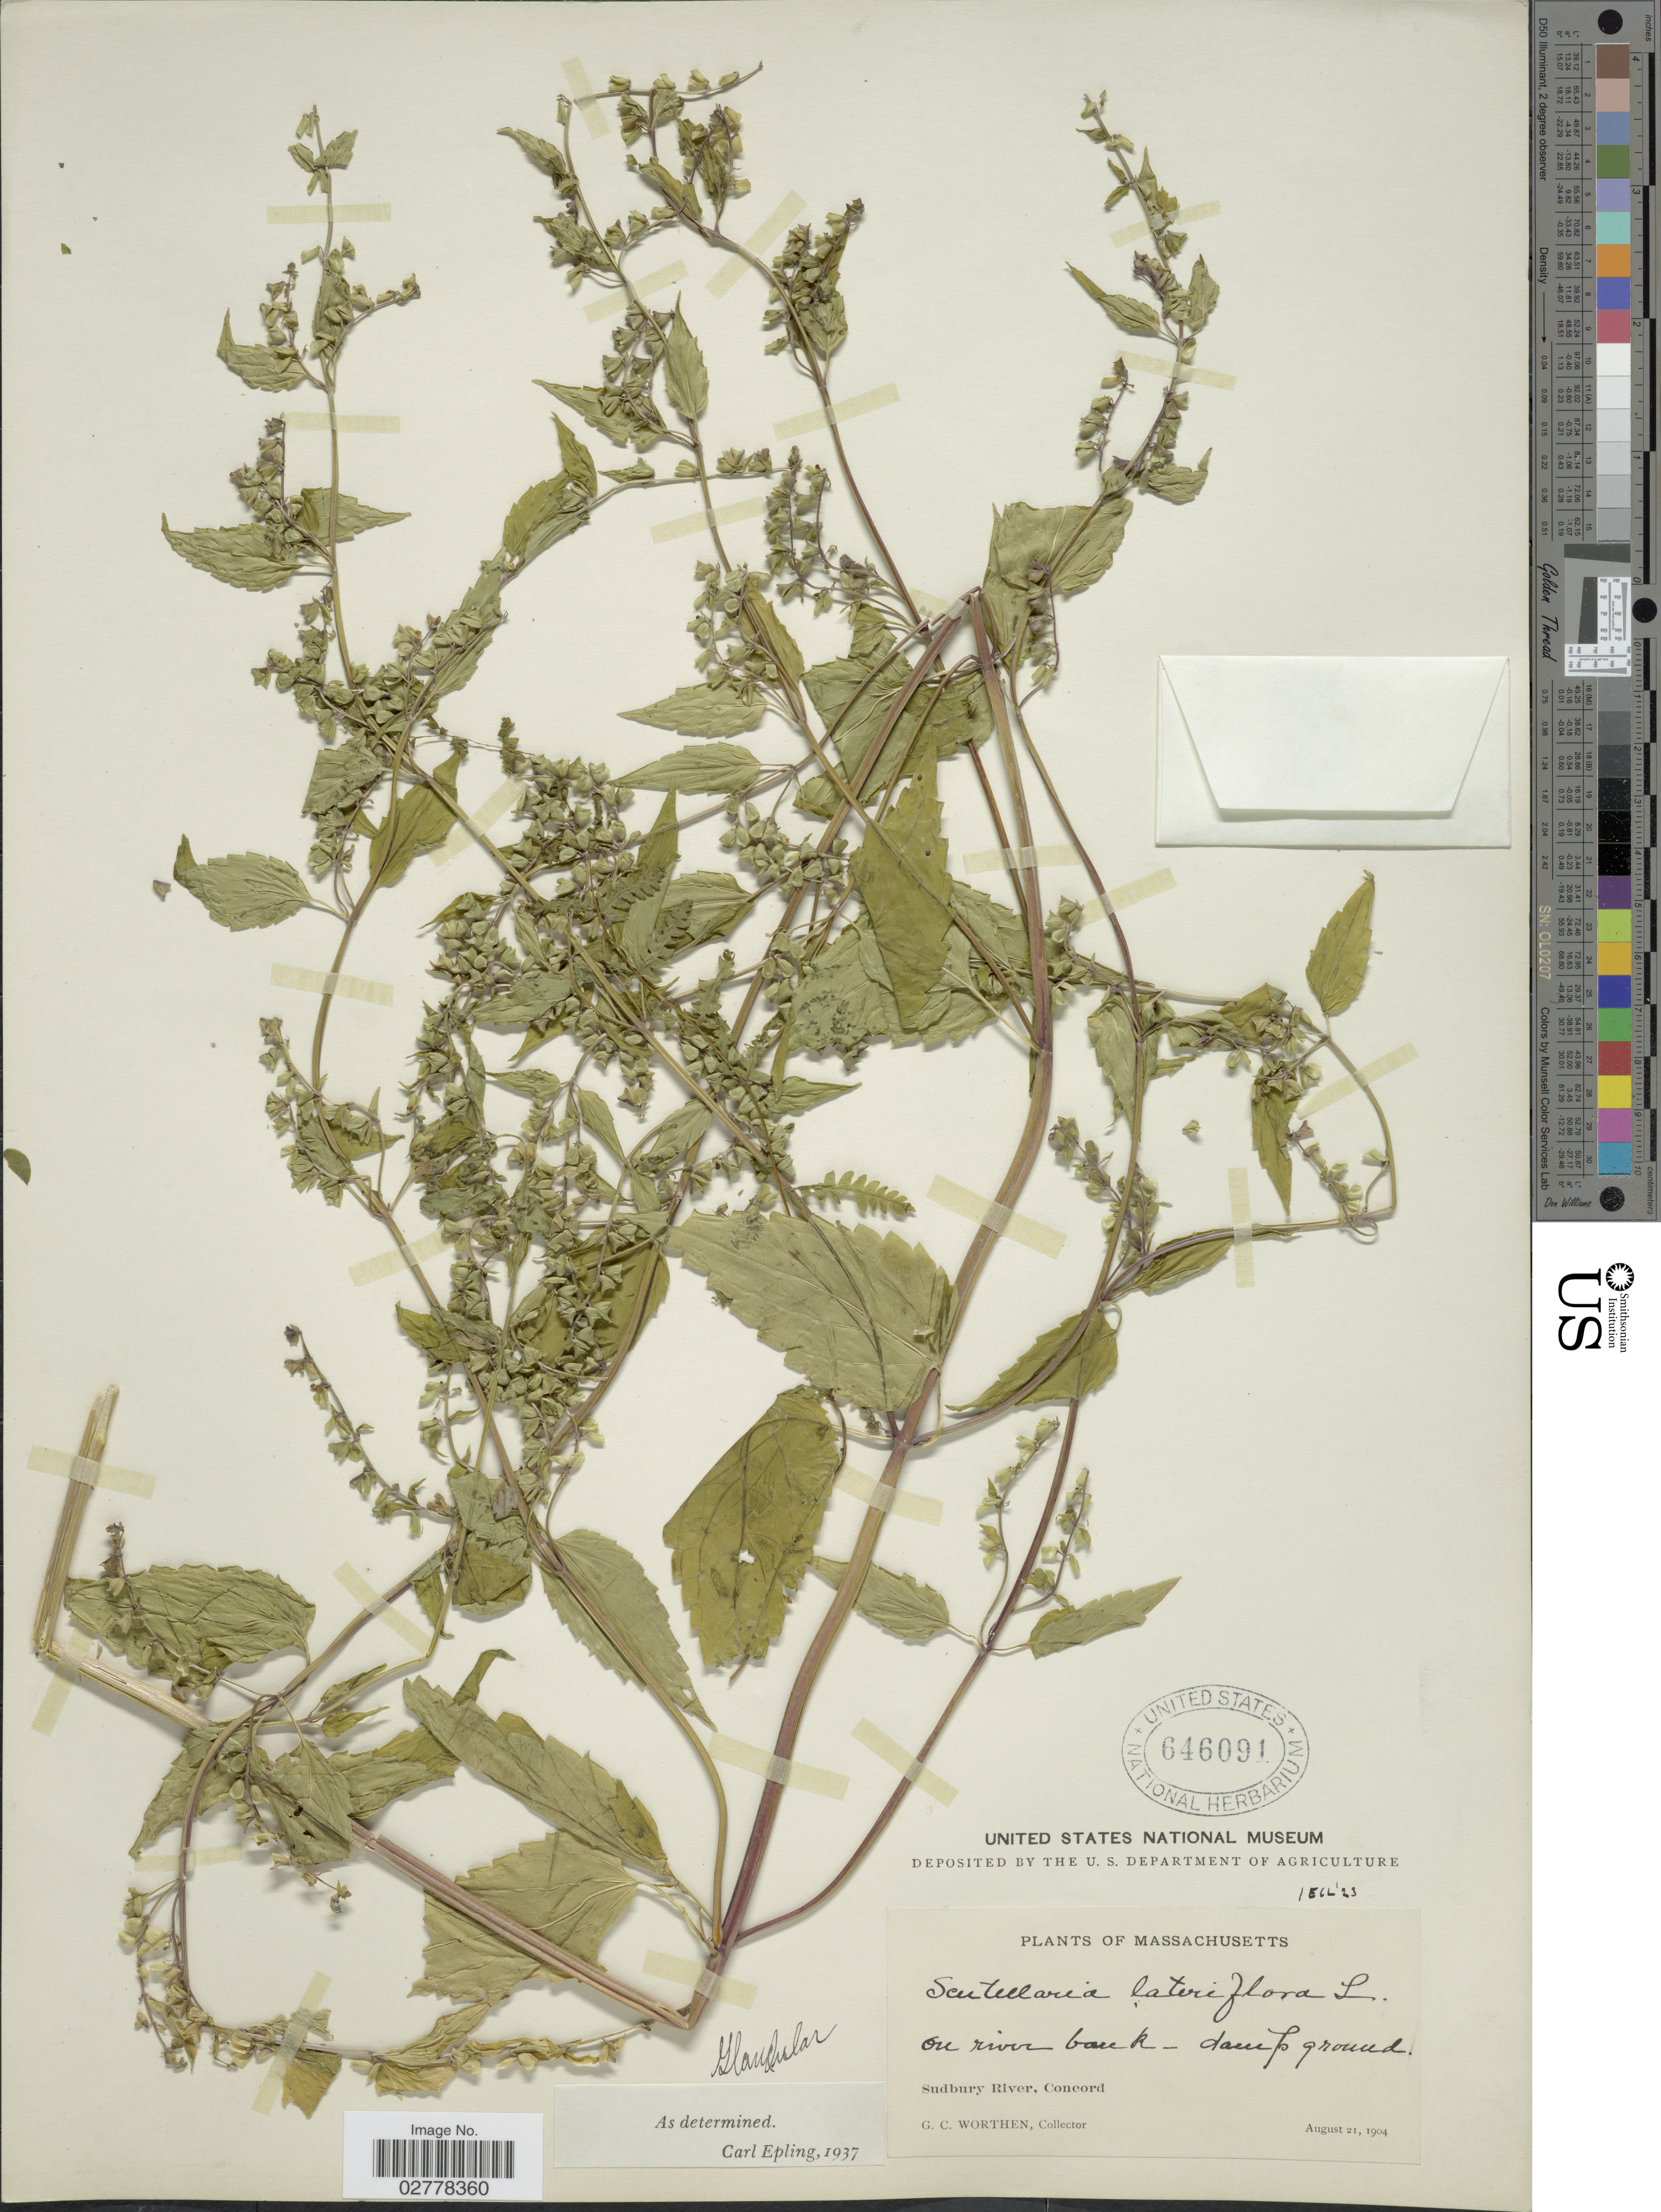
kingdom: Plantae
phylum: Tracheophyta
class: Magnoliopsida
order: Lamiales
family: Lamiaceae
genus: Scutellaria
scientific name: Scutellaria lateriflora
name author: L.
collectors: G. Worthen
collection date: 1904-08-21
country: United States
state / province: Massachusetts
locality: Sudbury River, Concord.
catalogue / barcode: US 646091